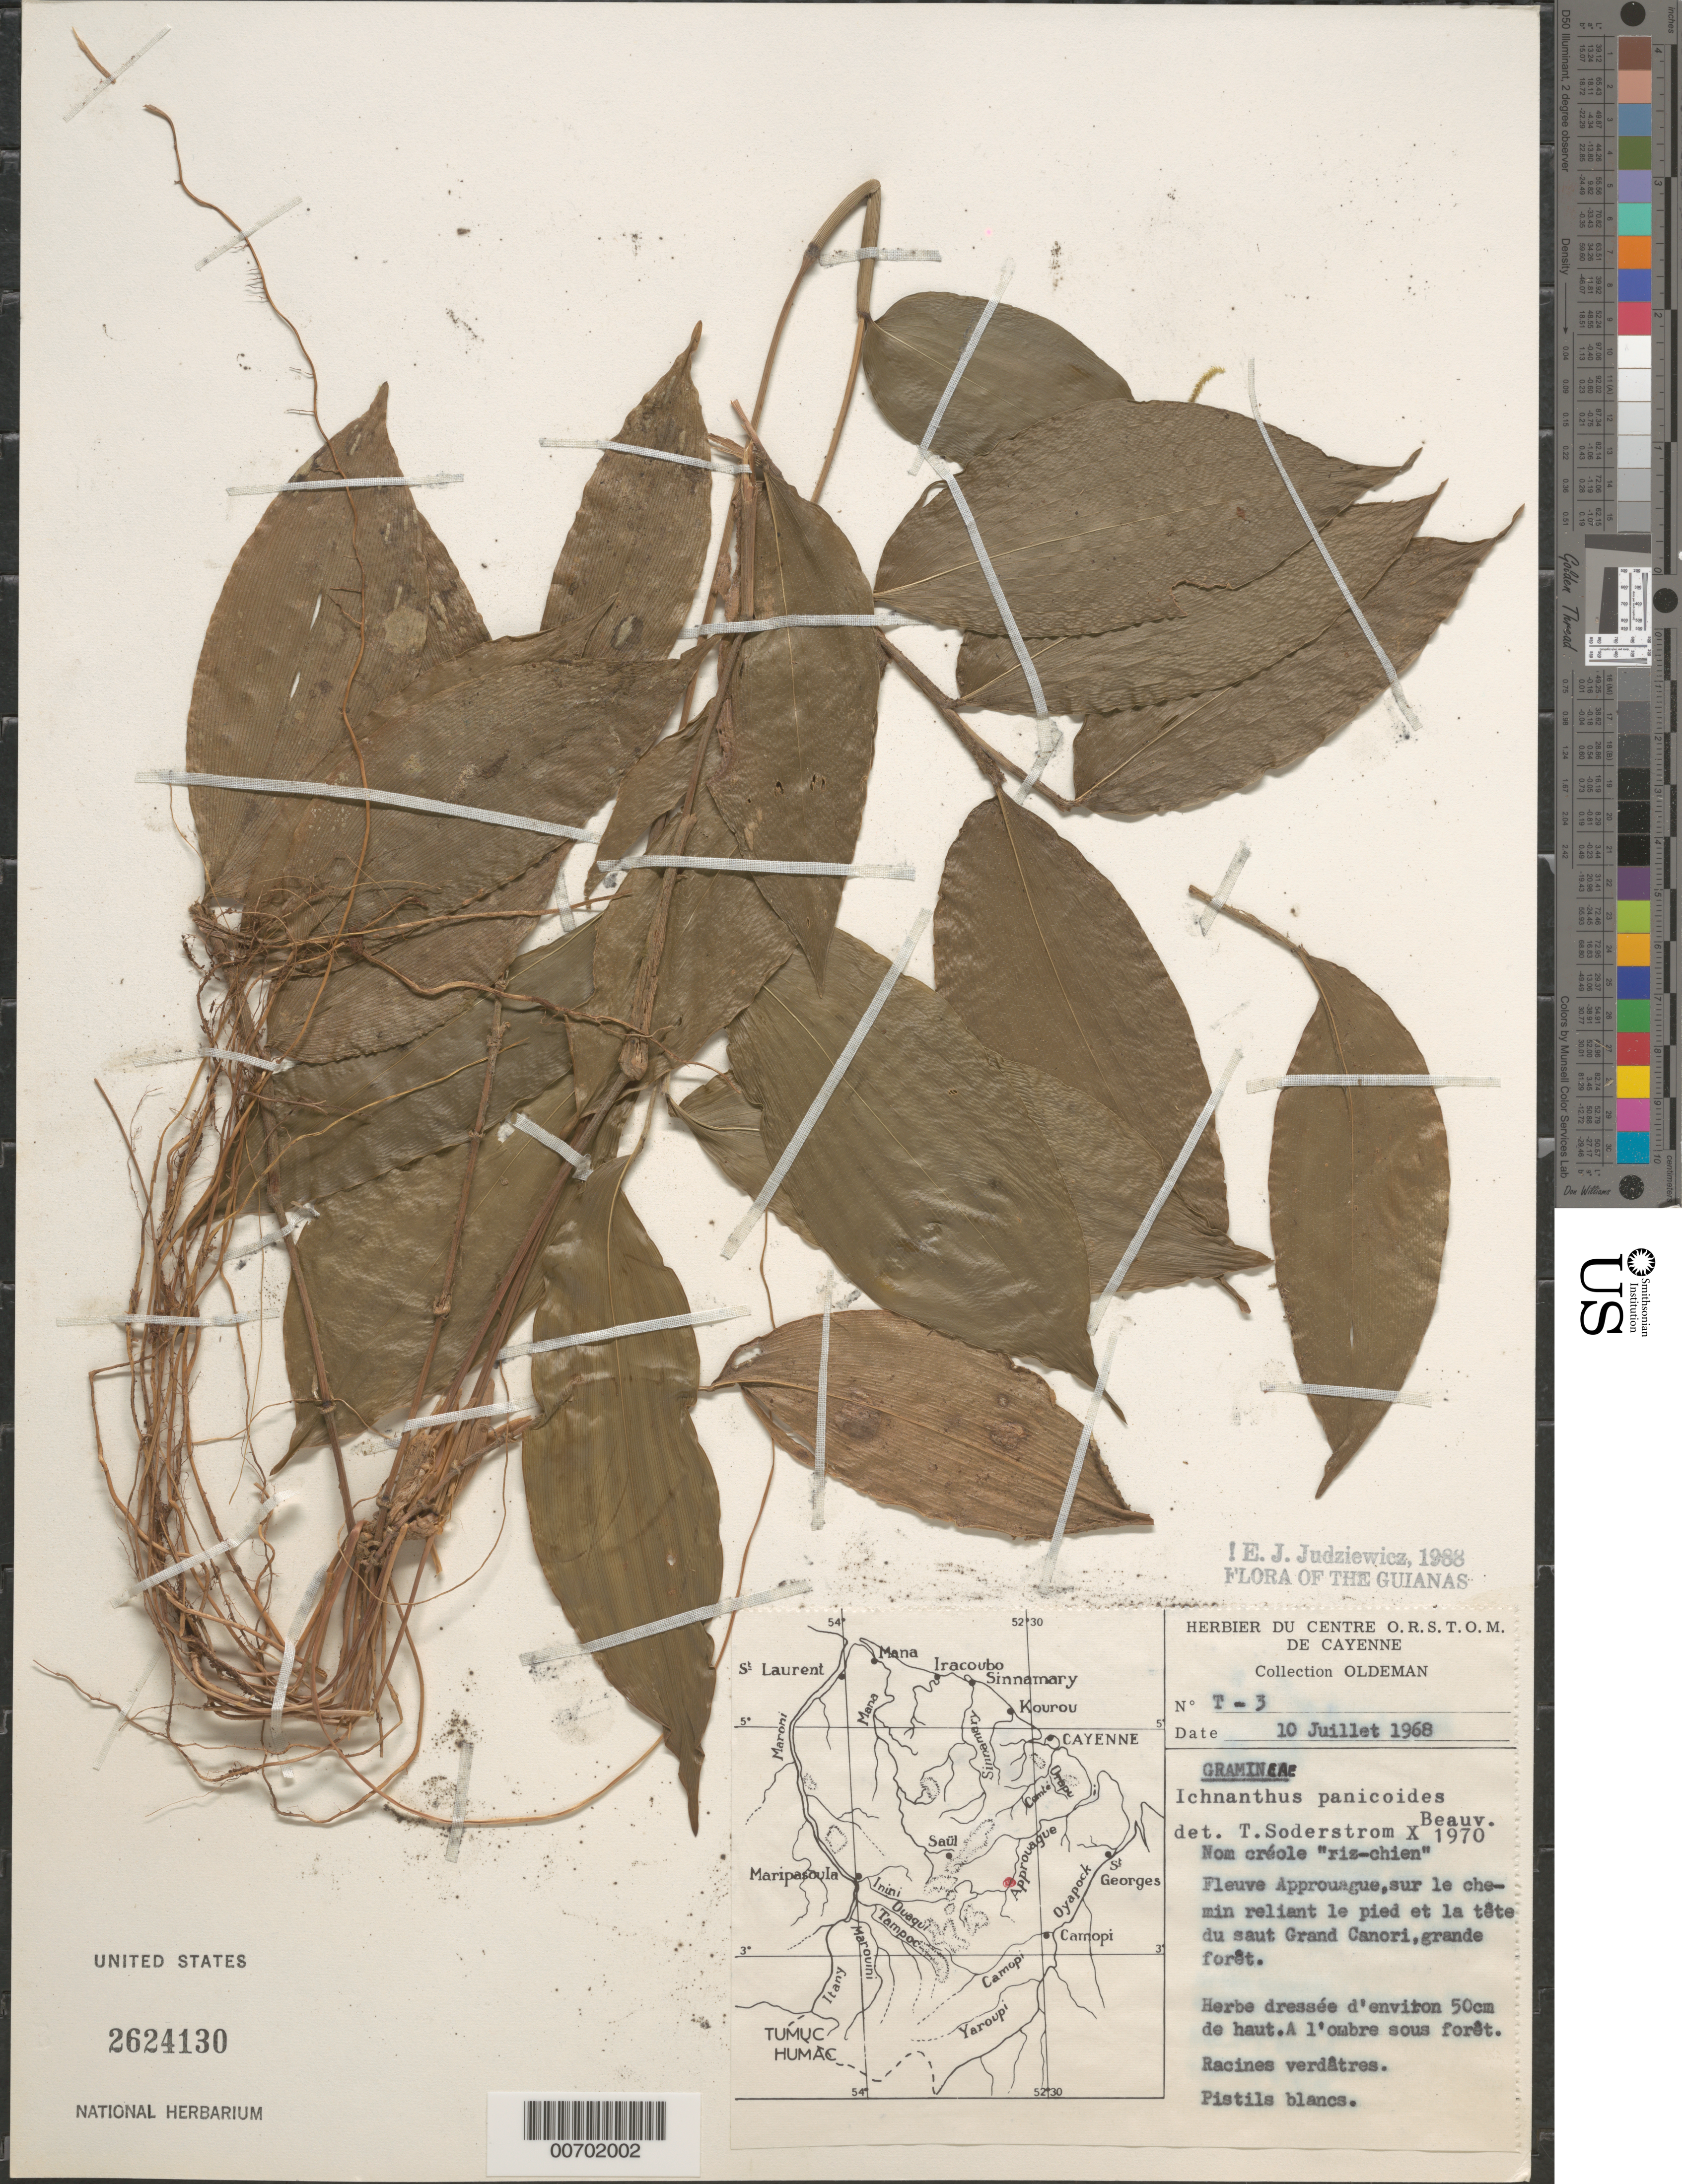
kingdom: Plantae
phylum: Tracheophyta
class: Liliopsida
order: Poales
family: Poaceae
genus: Ichnanthus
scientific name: Ichnanthus panicoides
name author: P. Beauv.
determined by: Soderstrom, T. R.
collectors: R. Oldeman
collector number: T 3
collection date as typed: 10-Jul-68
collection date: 1968-07-10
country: French Guiana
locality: Approuague R., sur le chemin reliant le pied et la tete du saut Grand Cañori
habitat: Large forest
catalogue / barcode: US 2624130